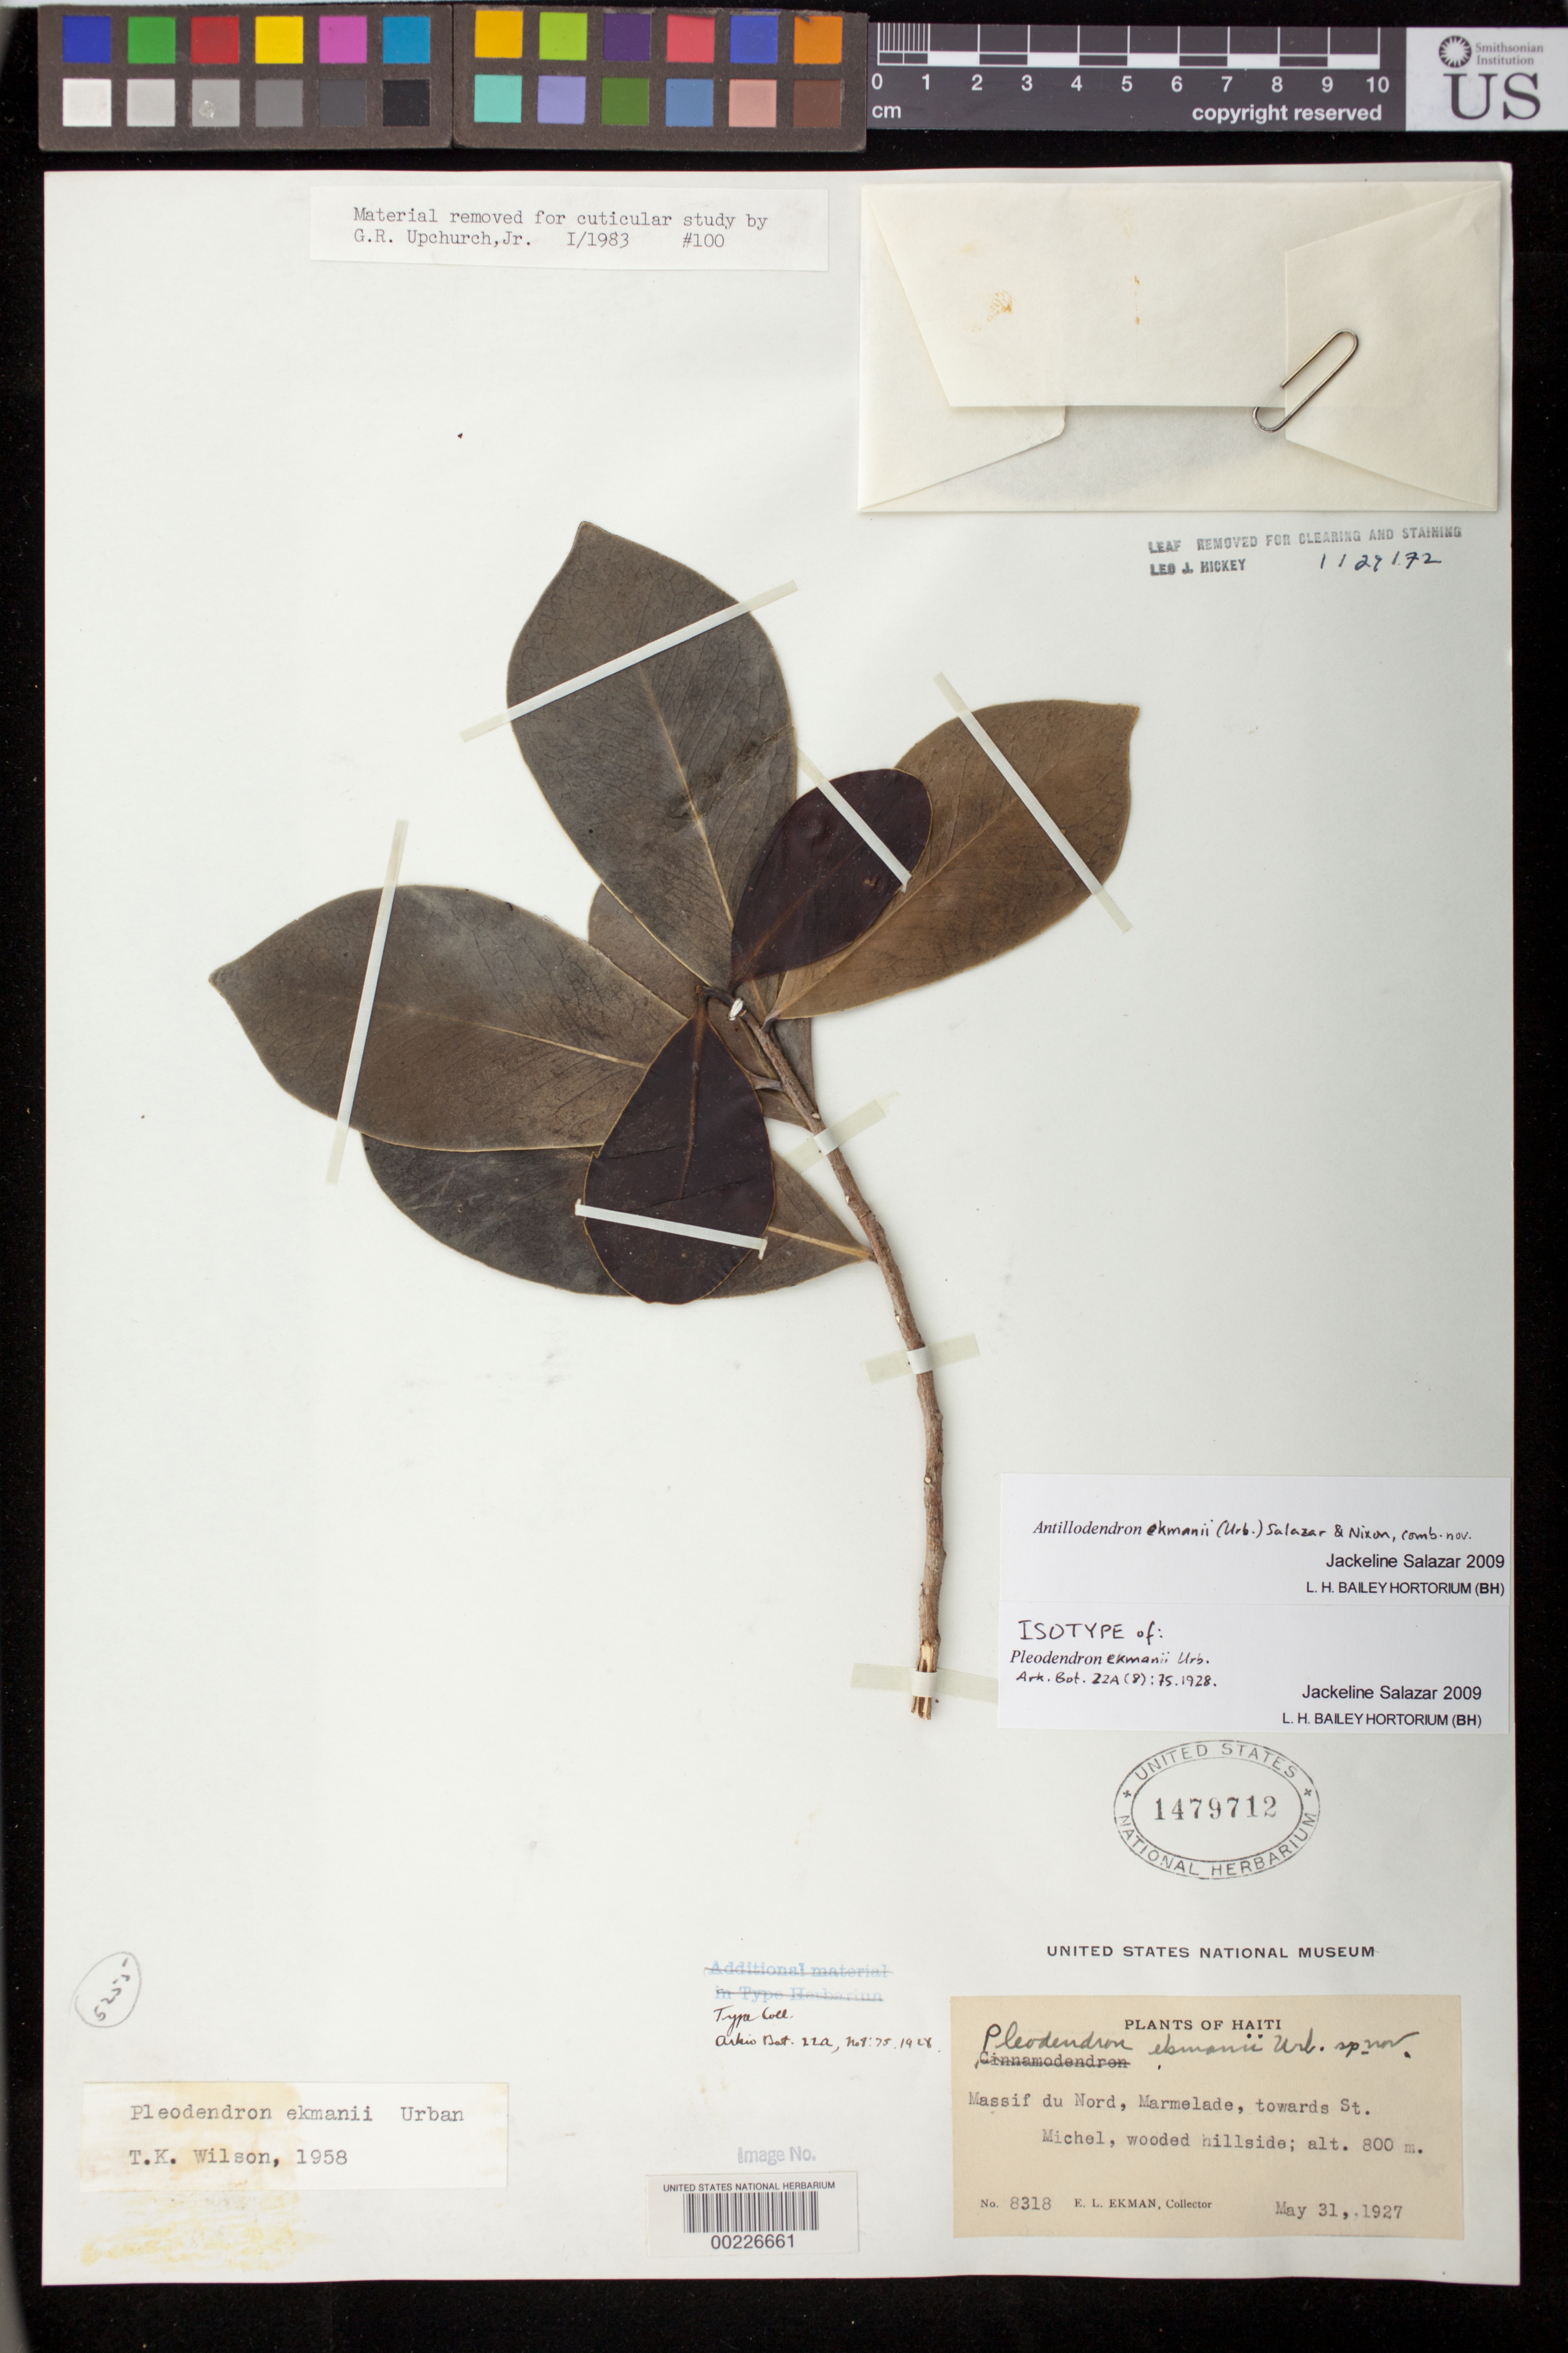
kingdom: Plantae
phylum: Tracheophyta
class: Magnoliopsida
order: Canellales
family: Canellaceae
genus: Pleodendron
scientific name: Pleodendron ekmanii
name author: Urb.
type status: Isotype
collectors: E. L. Ekman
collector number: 8318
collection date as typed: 31 May 1927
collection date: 1927-05-31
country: Haiti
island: Hispaniola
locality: Massif du Nord, Marmelade, towards St. Michel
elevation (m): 800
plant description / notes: Specimen annotated by J. Salazar (2009) as "Antillodendron ekmanii (Urb.) Salazar & Nixon, comb. nov.", name not validly published (thesis only)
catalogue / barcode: US 1479712